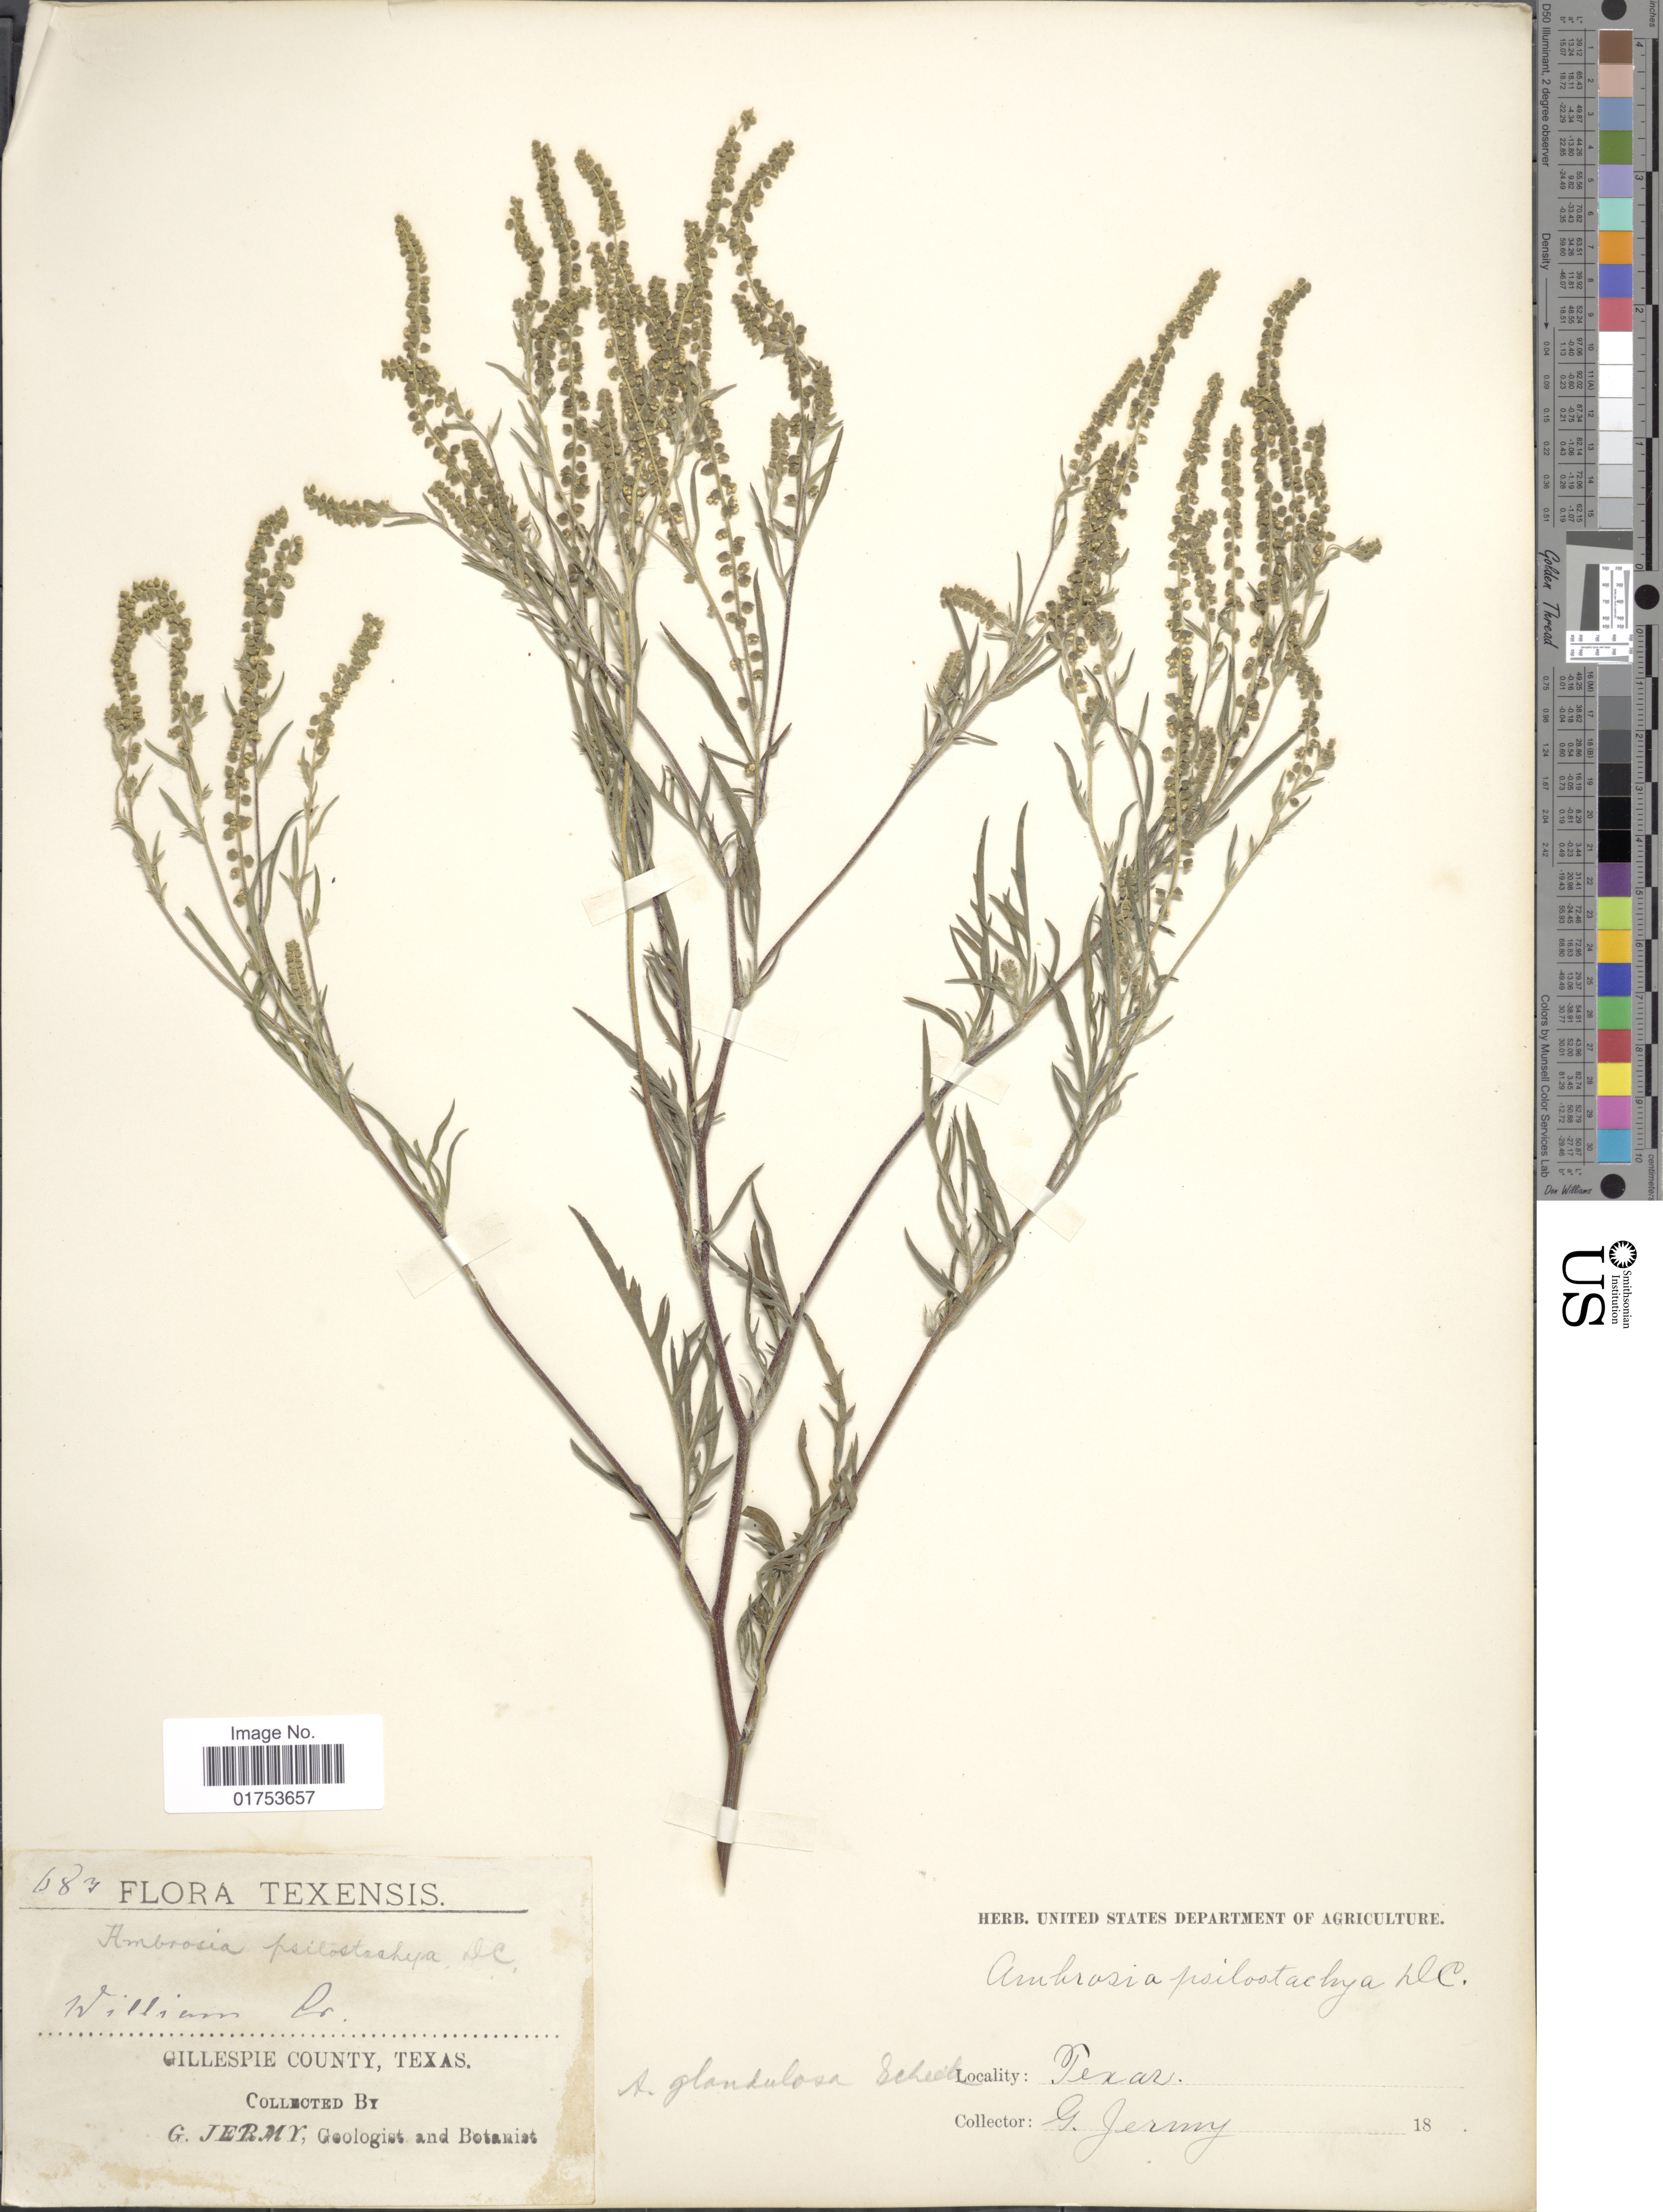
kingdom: Plantae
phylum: Tracheophyta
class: Magnoliopsida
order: Asterales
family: Asteraceae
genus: Ambrosia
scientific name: Ambrosia psilostachya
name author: DC.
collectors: G. Jermy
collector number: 683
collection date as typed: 18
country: United States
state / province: Texas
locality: Gillespie County